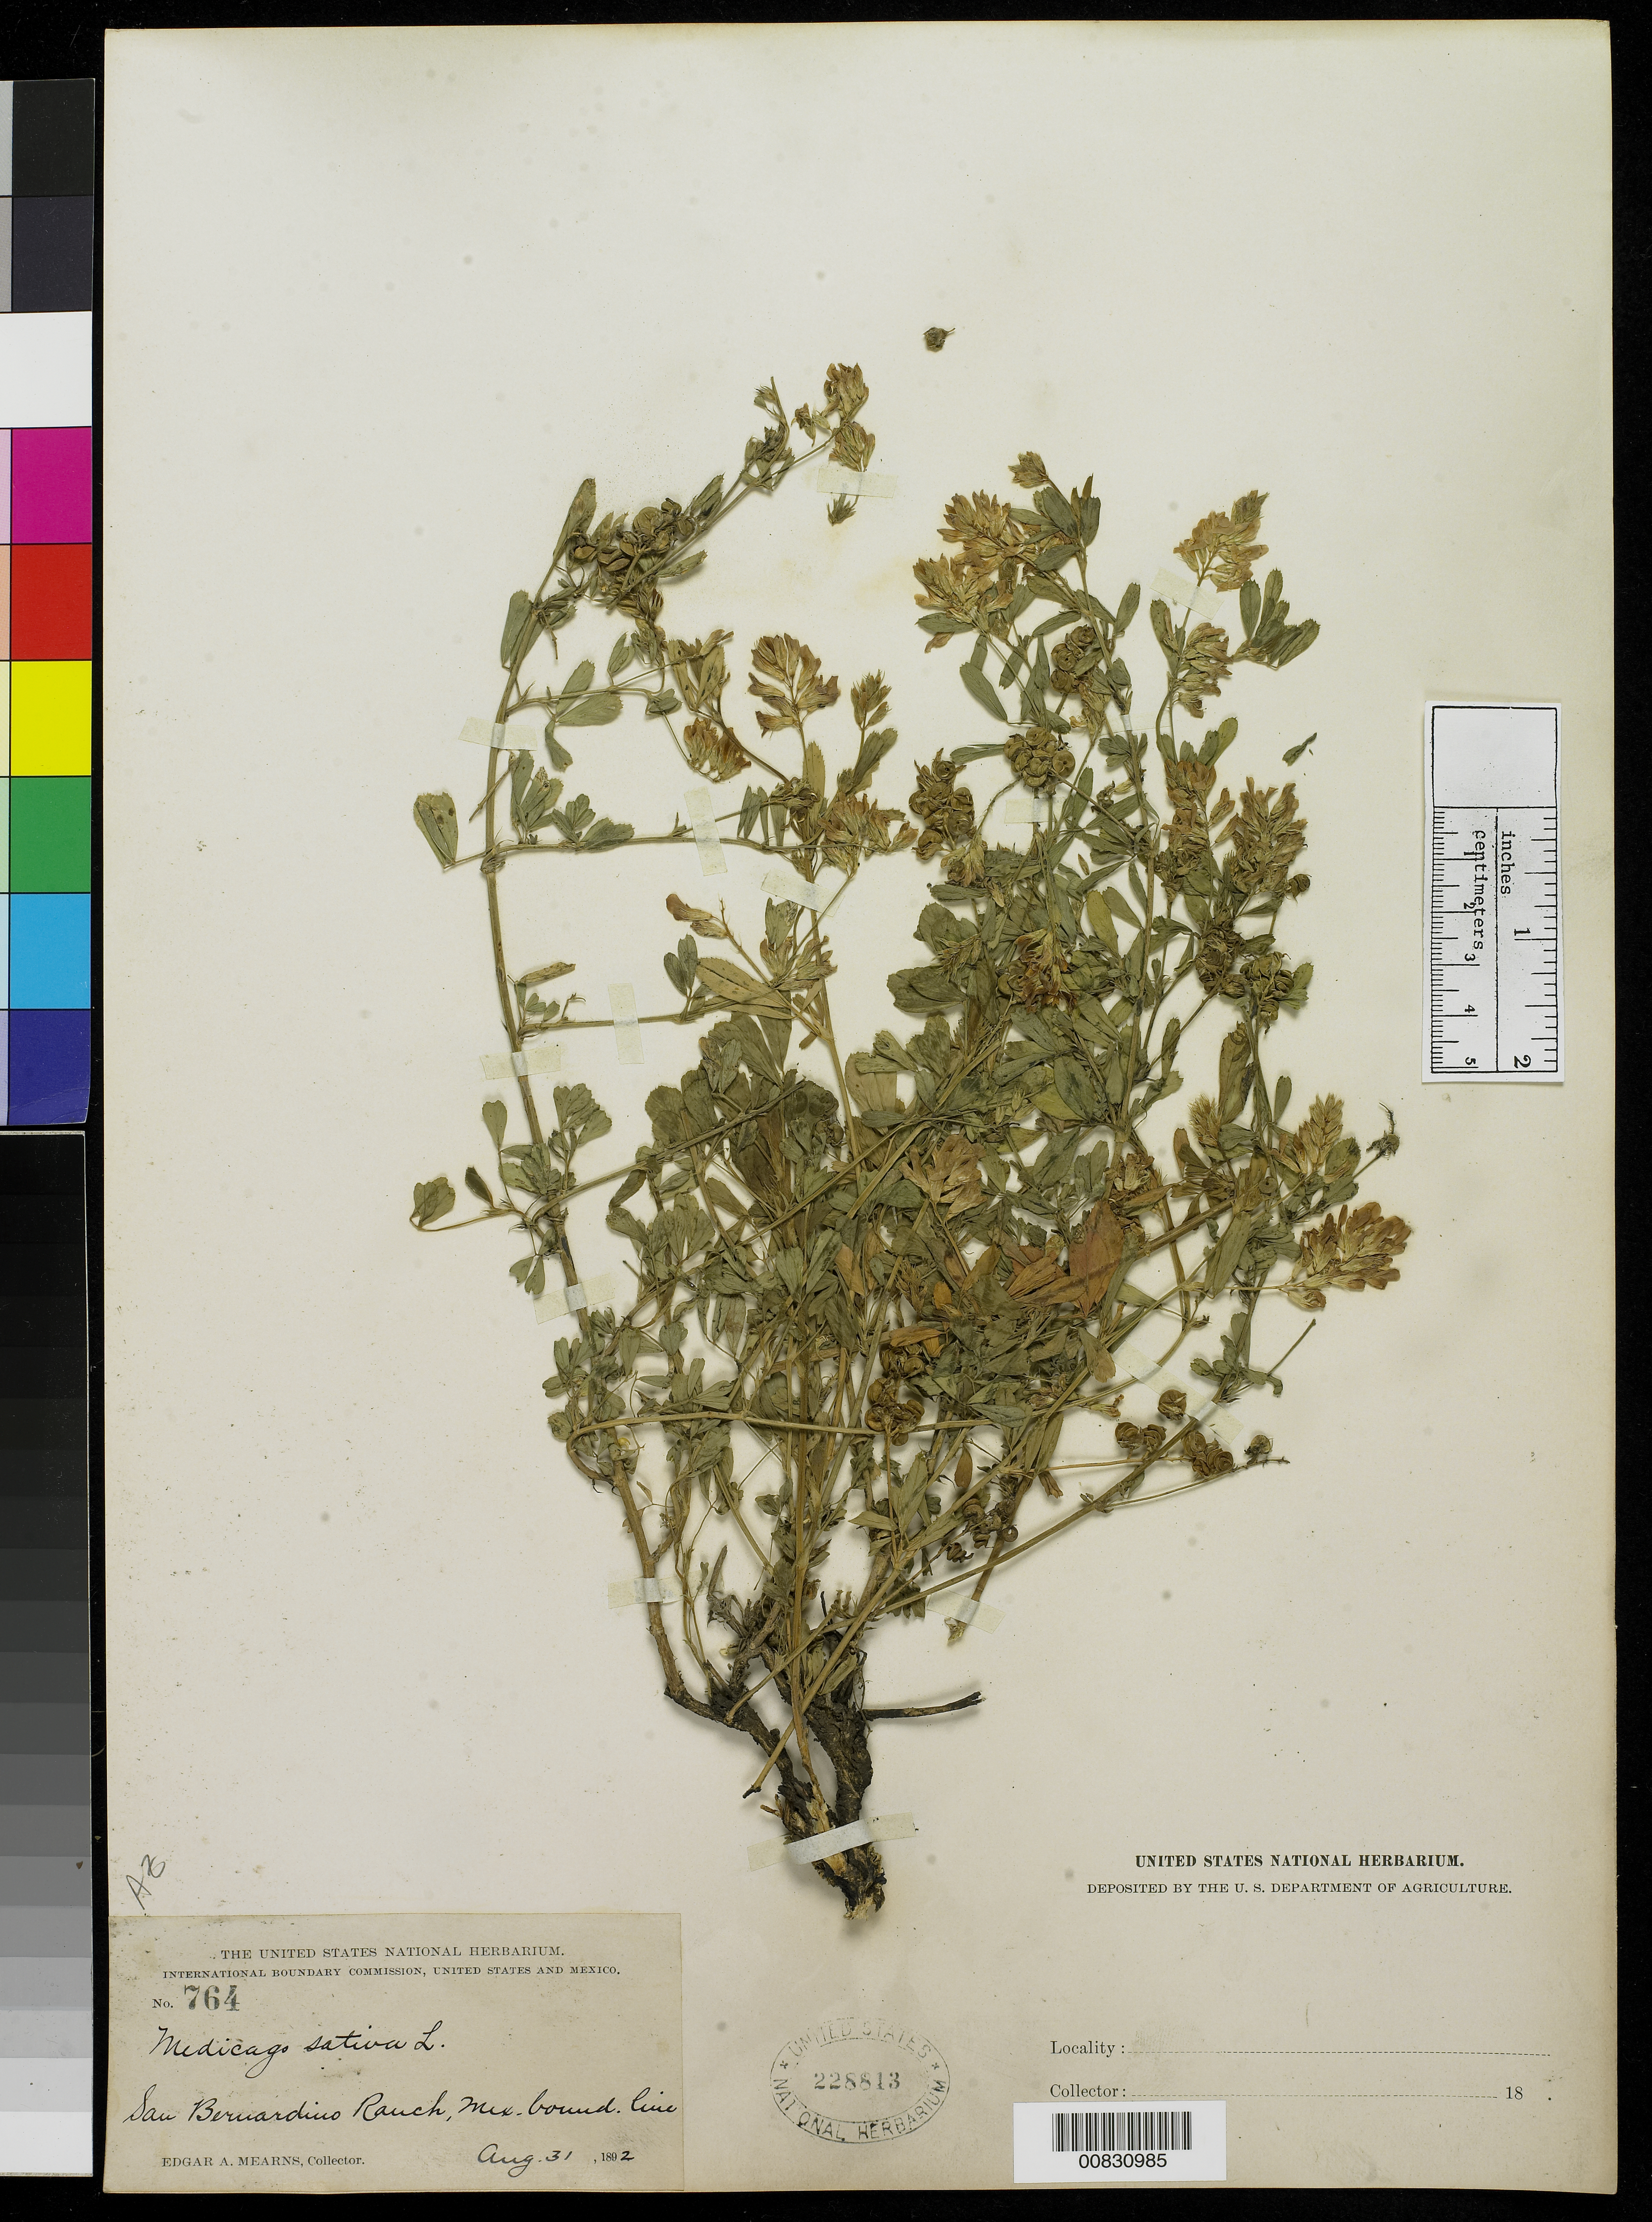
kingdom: Plantae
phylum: Tracheophyta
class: Magnoliopsida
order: Fabales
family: Fabaceae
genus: Medicago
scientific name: Medicago sativa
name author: L.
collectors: E. A. Mearns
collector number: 764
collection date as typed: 31 Aug 1892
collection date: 1892-08-31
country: United States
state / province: Arizona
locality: San Bernardino Ranch, Mexican Boundary Line.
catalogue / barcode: US 228813